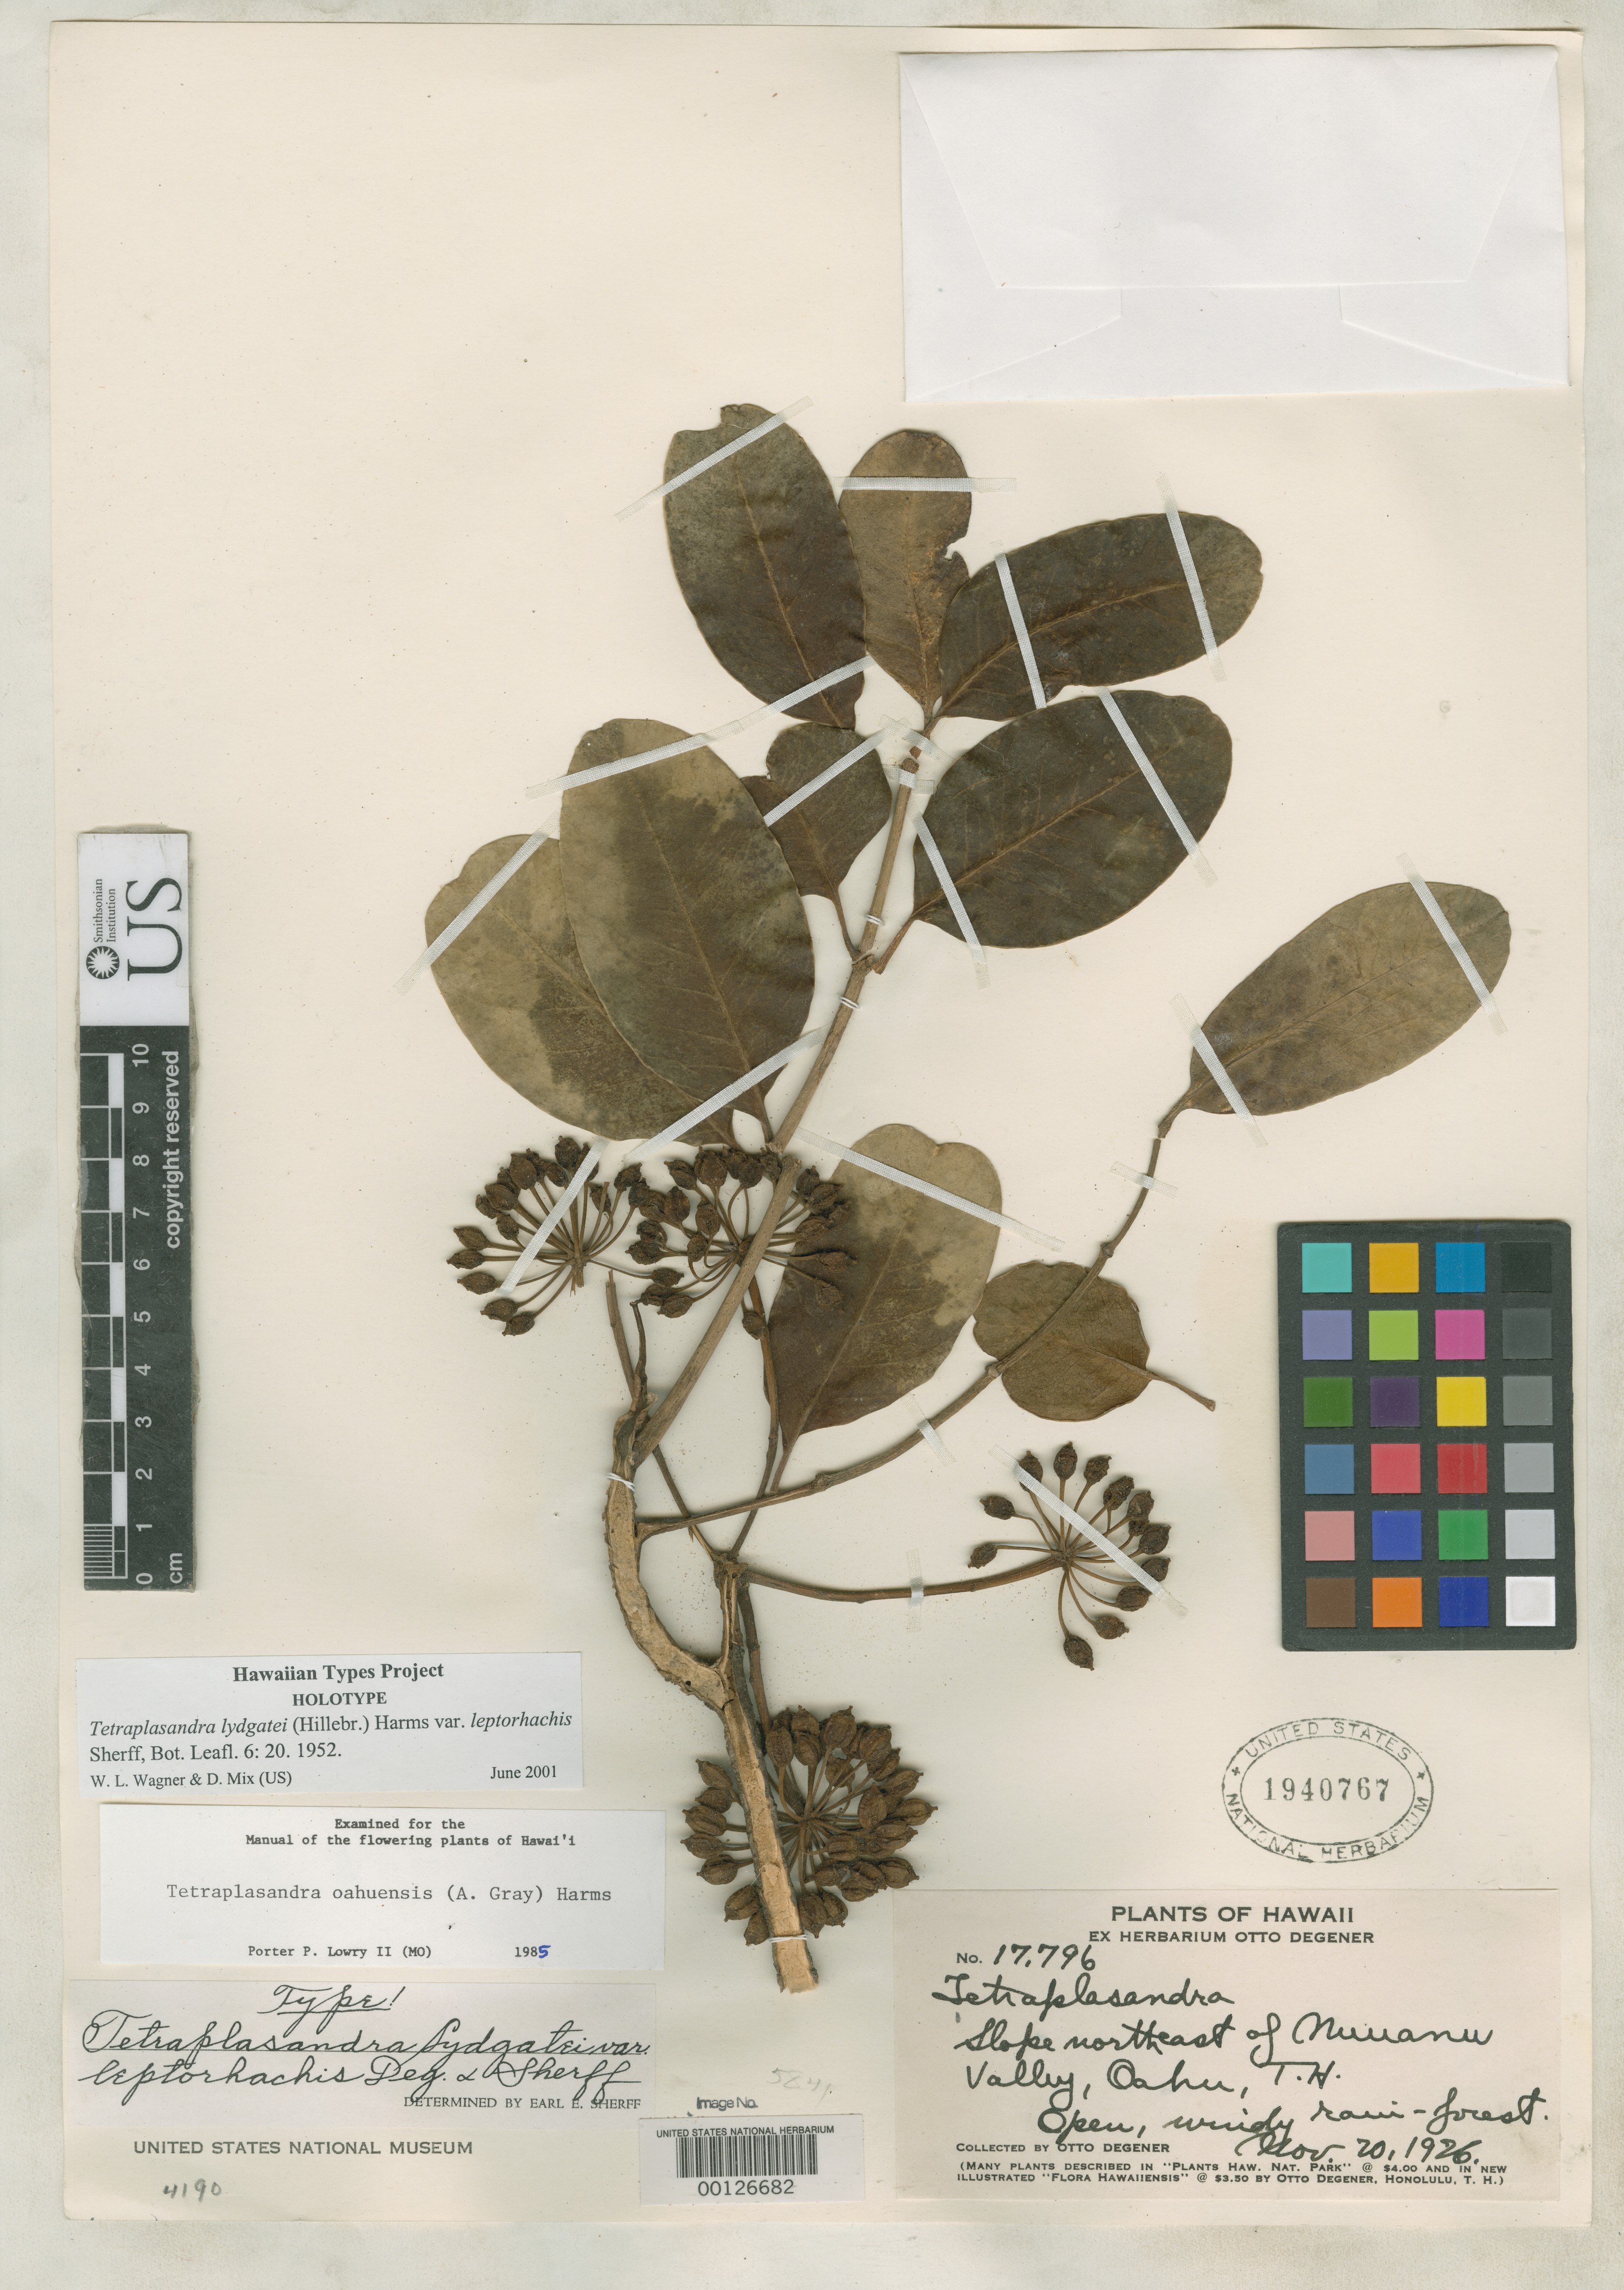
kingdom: Plantae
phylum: Tracheophyta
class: Magnoliopsida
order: Apiales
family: Araliaceae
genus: Tetraplasandra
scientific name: Tetraplasandra lydgatei var. leptorhachis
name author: Sherff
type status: Holotype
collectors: O. Degener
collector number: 17796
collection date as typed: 20 Nov 1926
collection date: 1926-11-20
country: United States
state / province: Hawaii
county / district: Honolulu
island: Oahu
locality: Slope NE of Nuuanu Valley.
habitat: Open windy rainforest.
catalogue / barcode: US 1940767